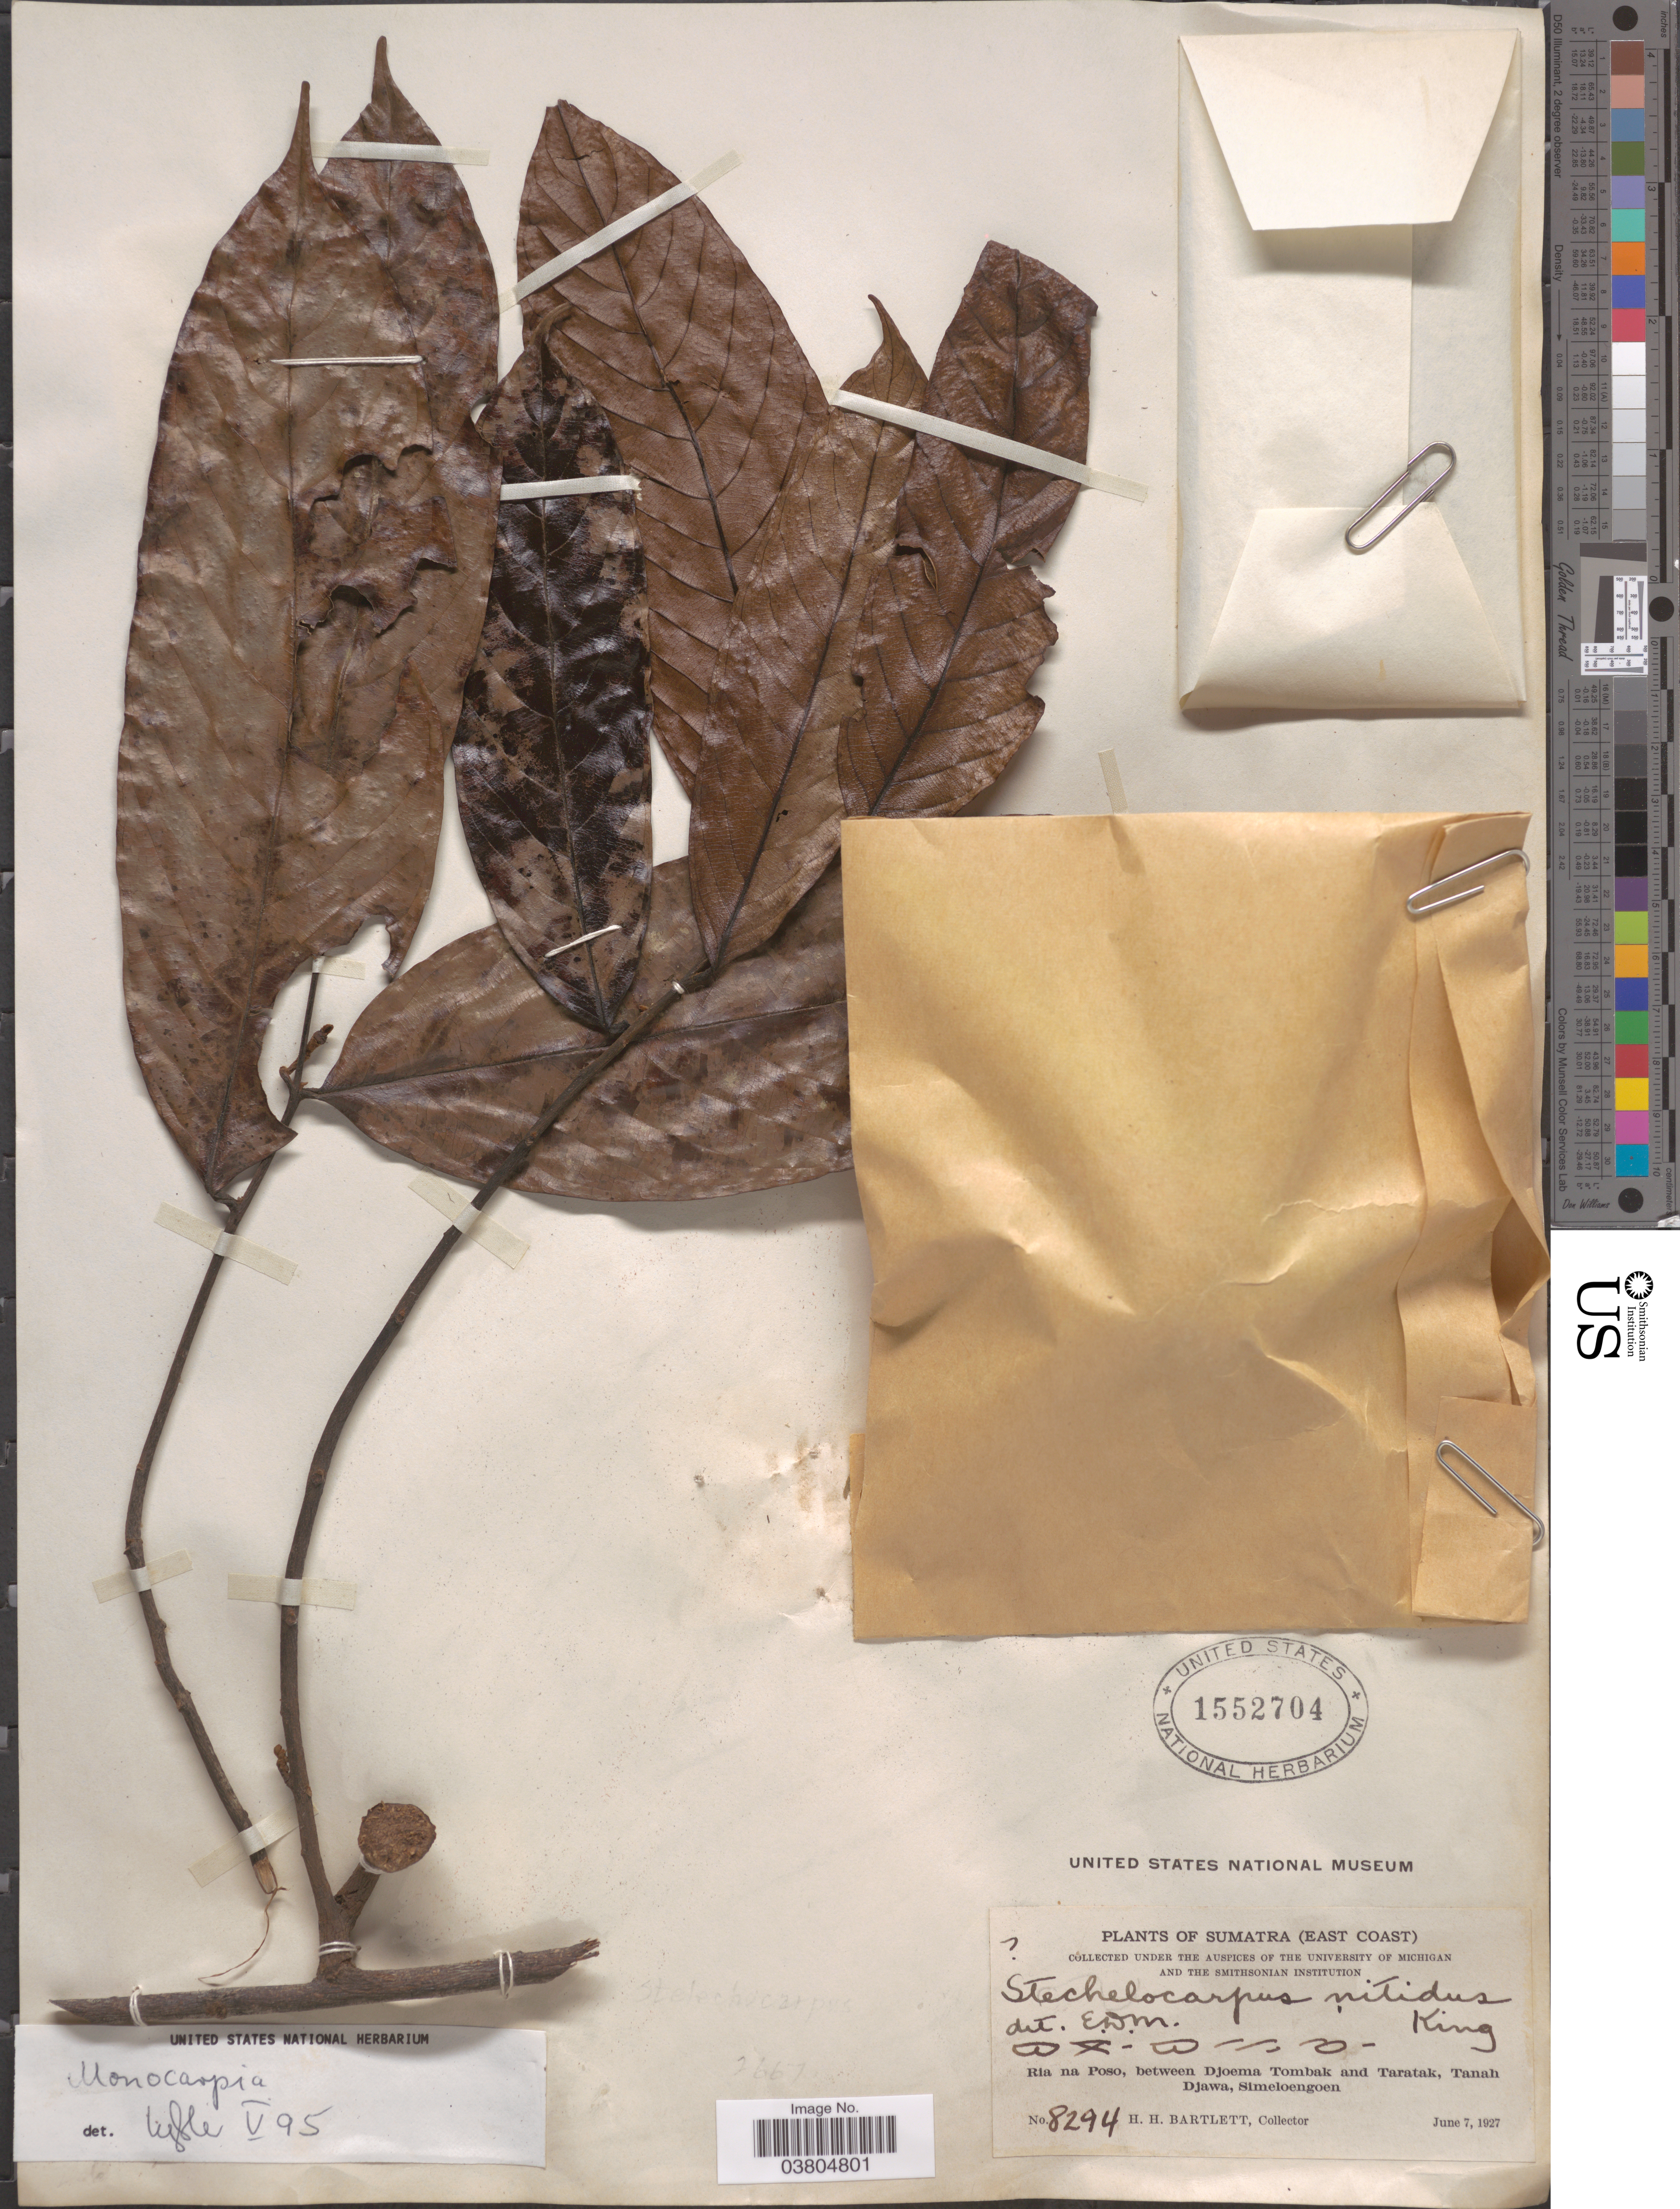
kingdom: Plantae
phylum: Tracheophyta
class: Magnoliopsida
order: Magnoliales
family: Annonaceae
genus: Monocarpia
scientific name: Monocarpia sp.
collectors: H. H. Bartlett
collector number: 8294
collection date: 1927-06-07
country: Indonesia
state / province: Sumatra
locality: Sumatra (East Coast). Ria na Poso, between Djoema Tombak and Taratak, Tanah Djawa, Simeloengoen.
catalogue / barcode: US 1552704